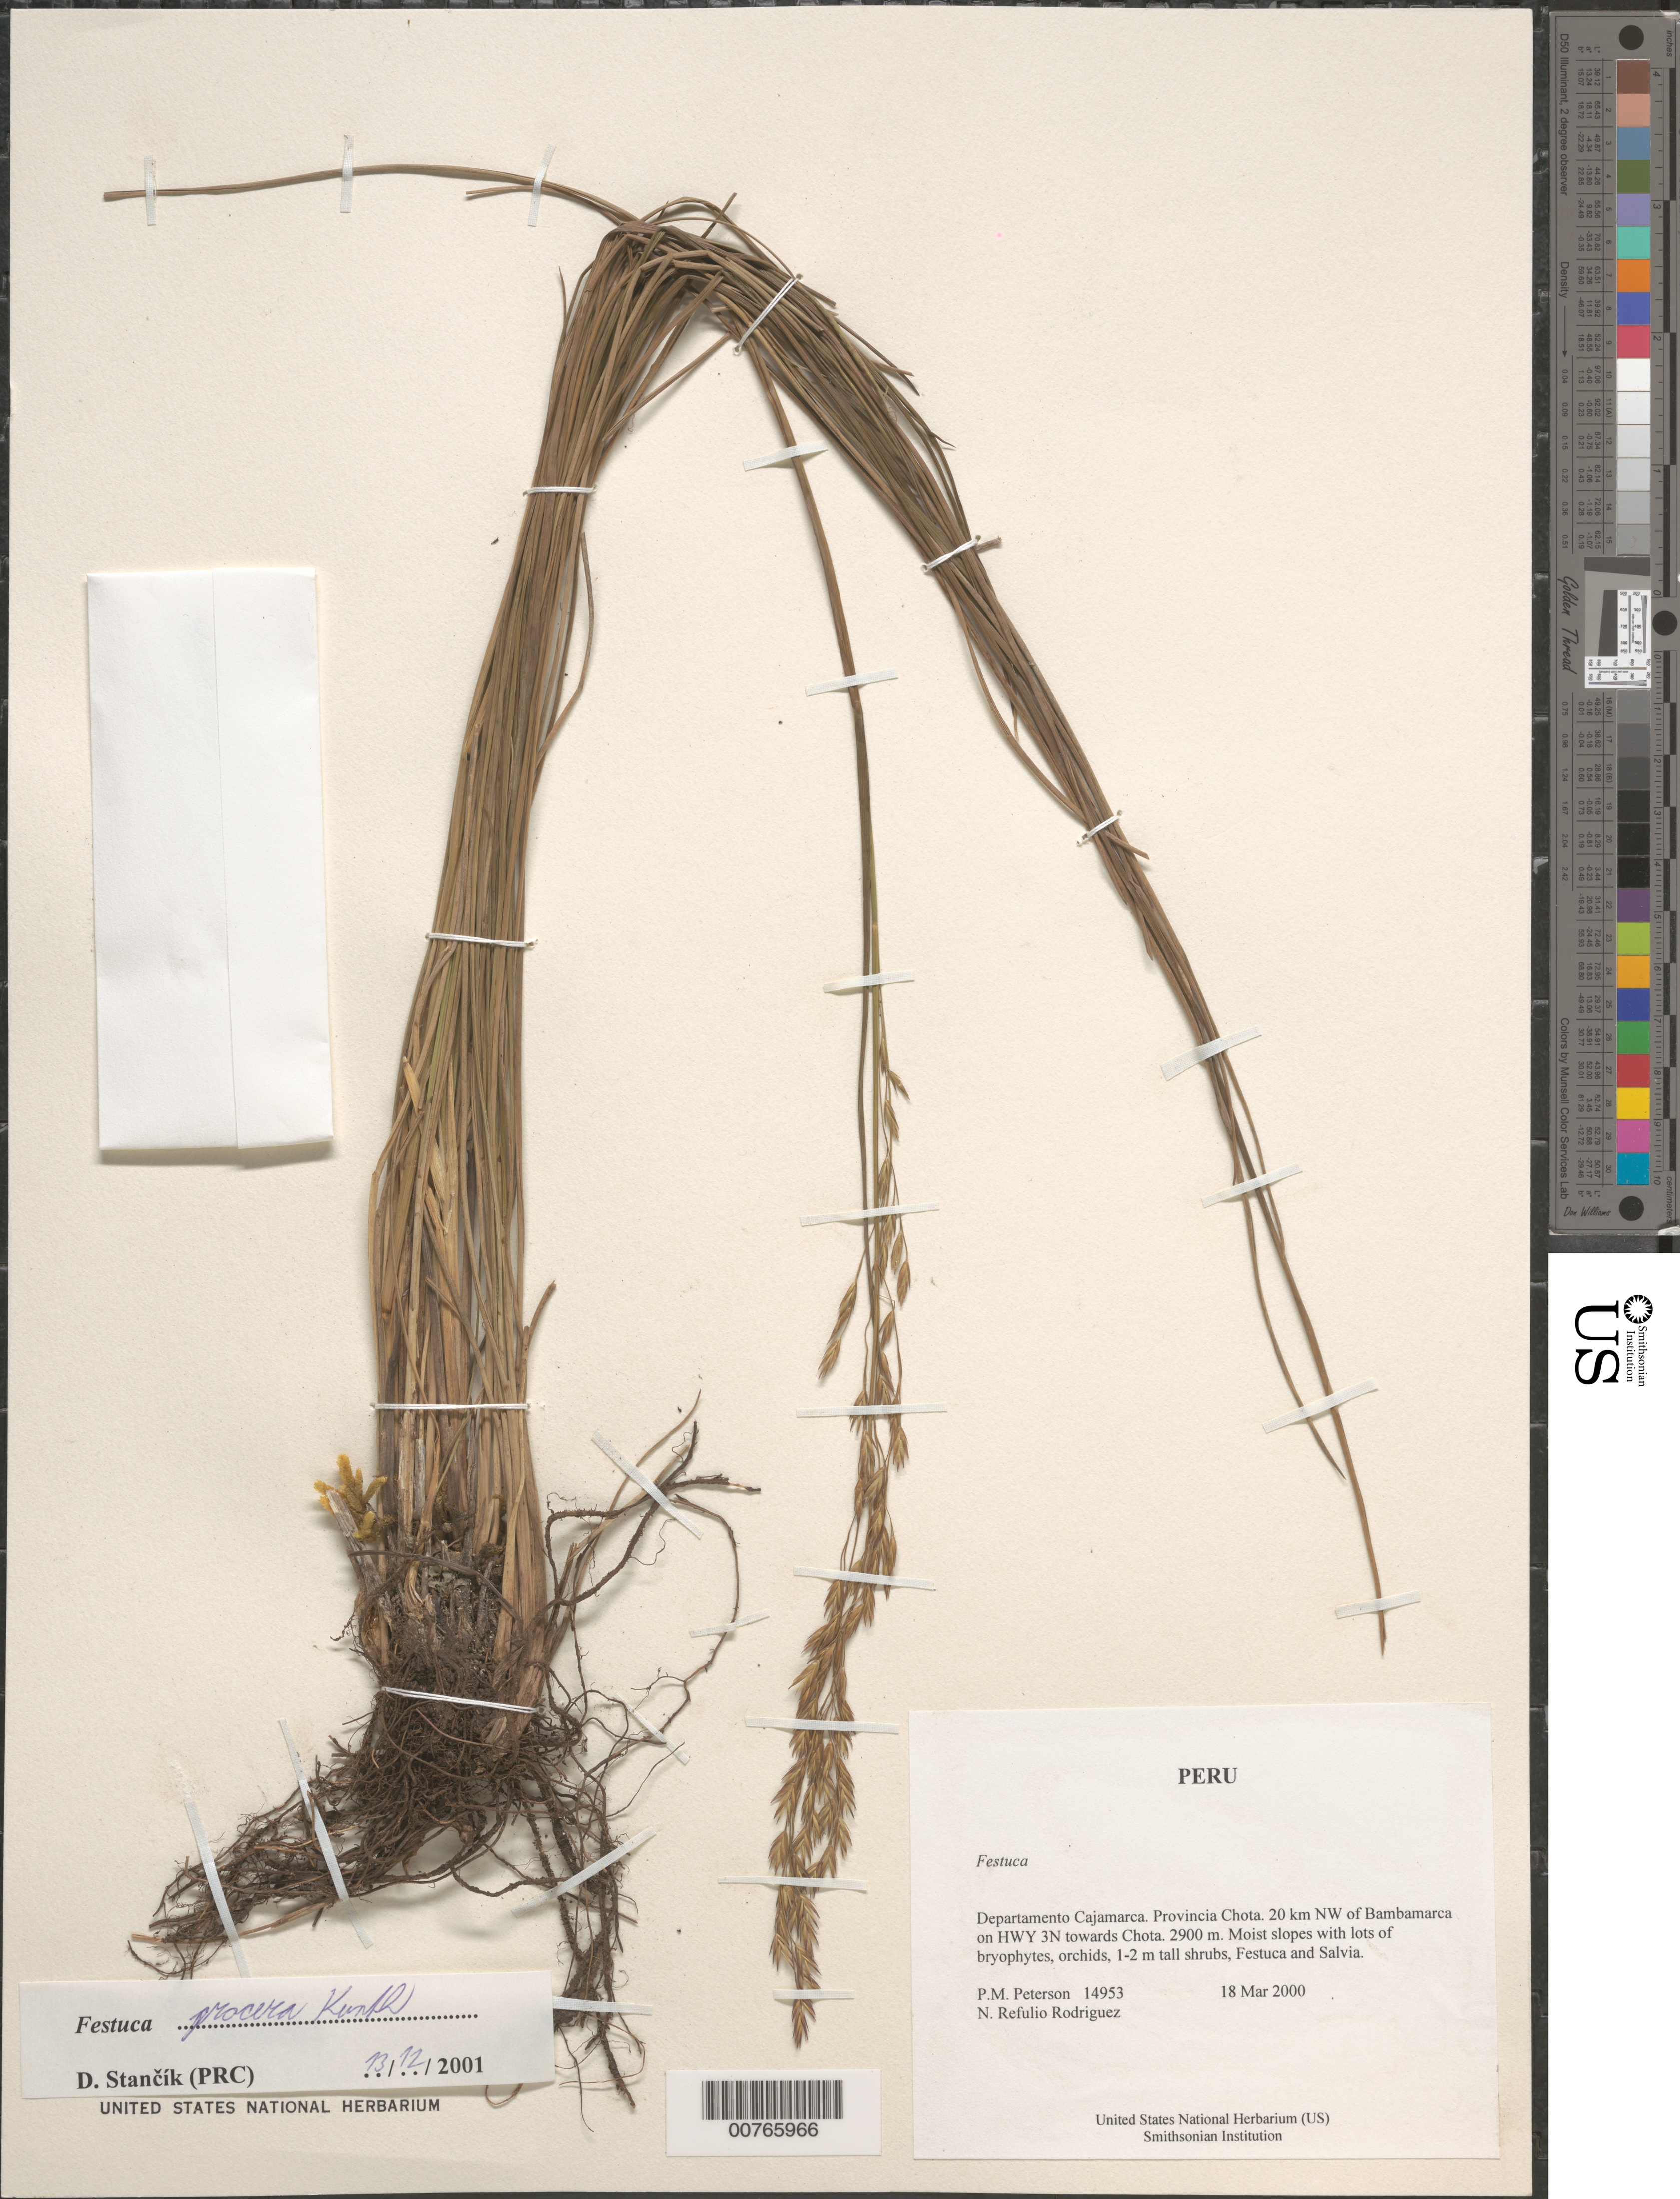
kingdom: Plantae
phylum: Tracheophyta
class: Liliopsida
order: Poales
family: Poaceae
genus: Festuca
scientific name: Festuca procera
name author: Kunth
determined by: Stancik, D.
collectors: P. M. Peterson & N. Refulio-Rodríguez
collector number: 14953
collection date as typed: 18 Mar 2000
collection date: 2000-03-18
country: Peru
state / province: Cajamarca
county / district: Chota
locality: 20 km NW of Bambamarca on HWY 3N towards Chota.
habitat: Moist slopes with lots of bryophytes, orchids, 1-2 m tall shrubs, Festuca and Salvia.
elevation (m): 2900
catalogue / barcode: US 3420205